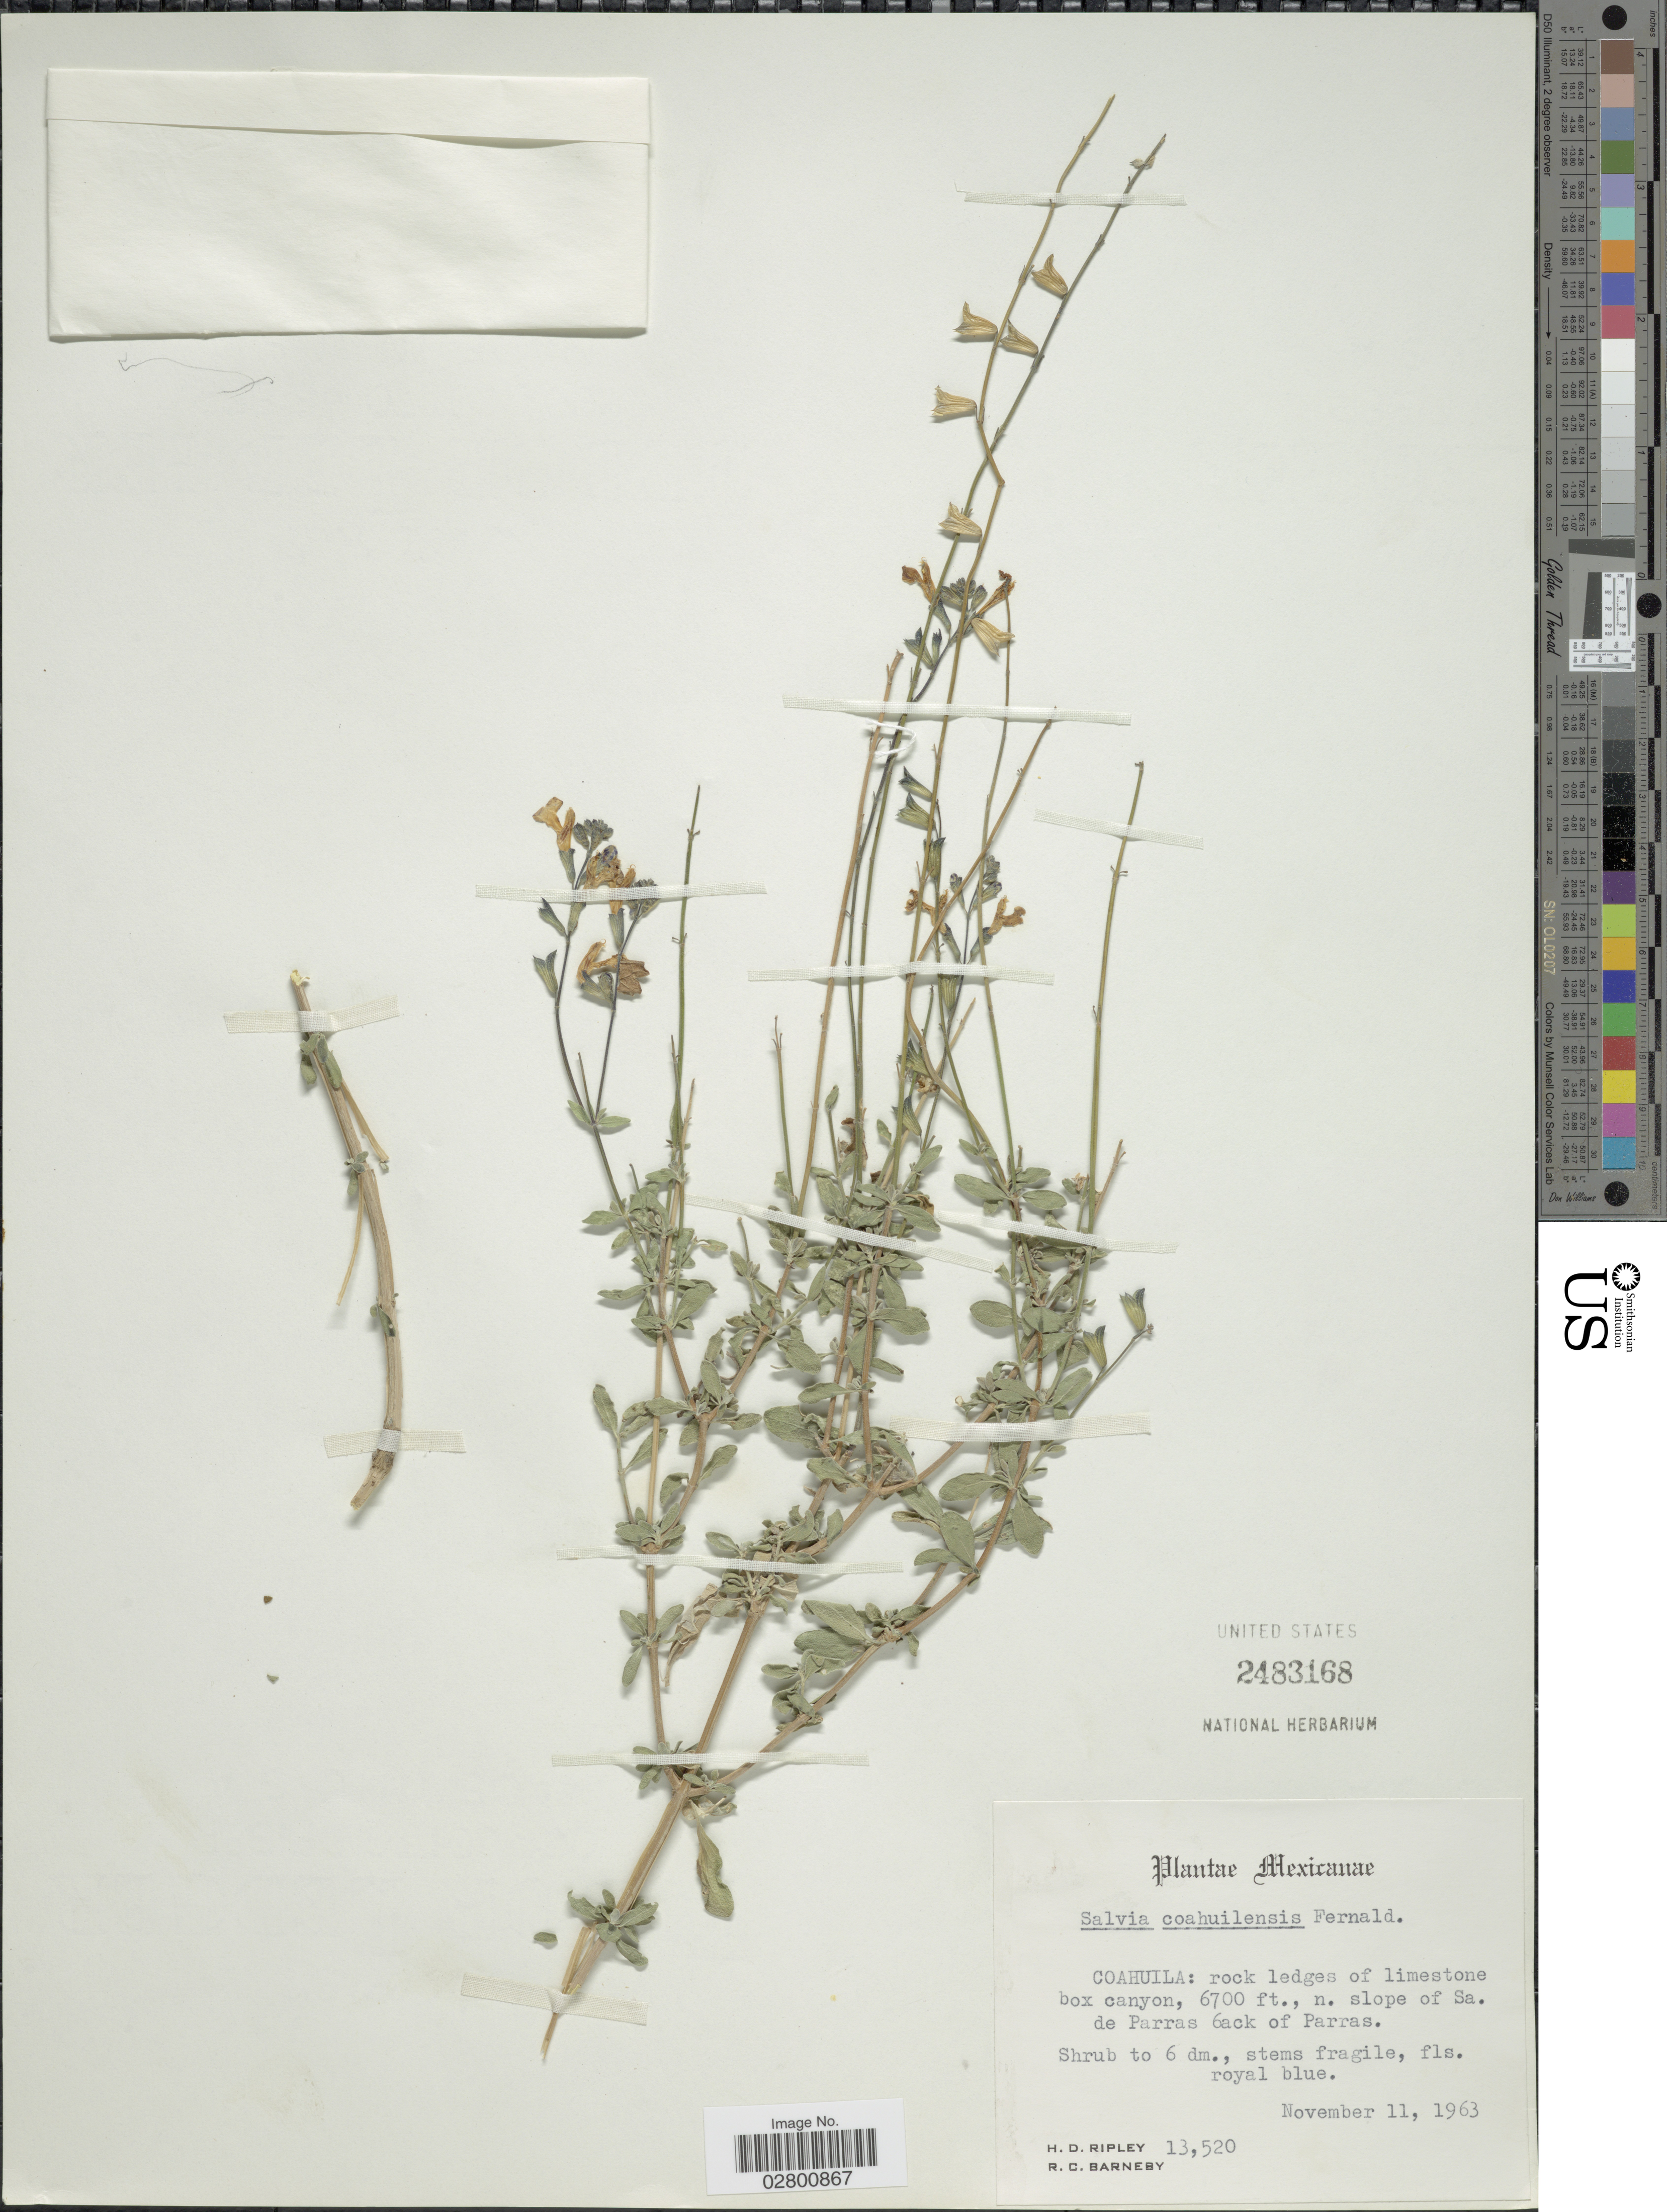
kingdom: Plantae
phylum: Tracheophyta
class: Magnoliopsida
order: Lamiales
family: Lamiaceae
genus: Salvia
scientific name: Salvia coahuilensis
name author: Fernald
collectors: H. Ripley & R. C. Barneby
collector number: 13520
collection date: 1963-11-11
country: Mexico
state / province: Coahuila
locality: Rock ledges of limestone box canyon. n. slope of Sa. de Parras 6ack of Parras.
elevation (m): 2042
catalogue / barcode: US 2483168